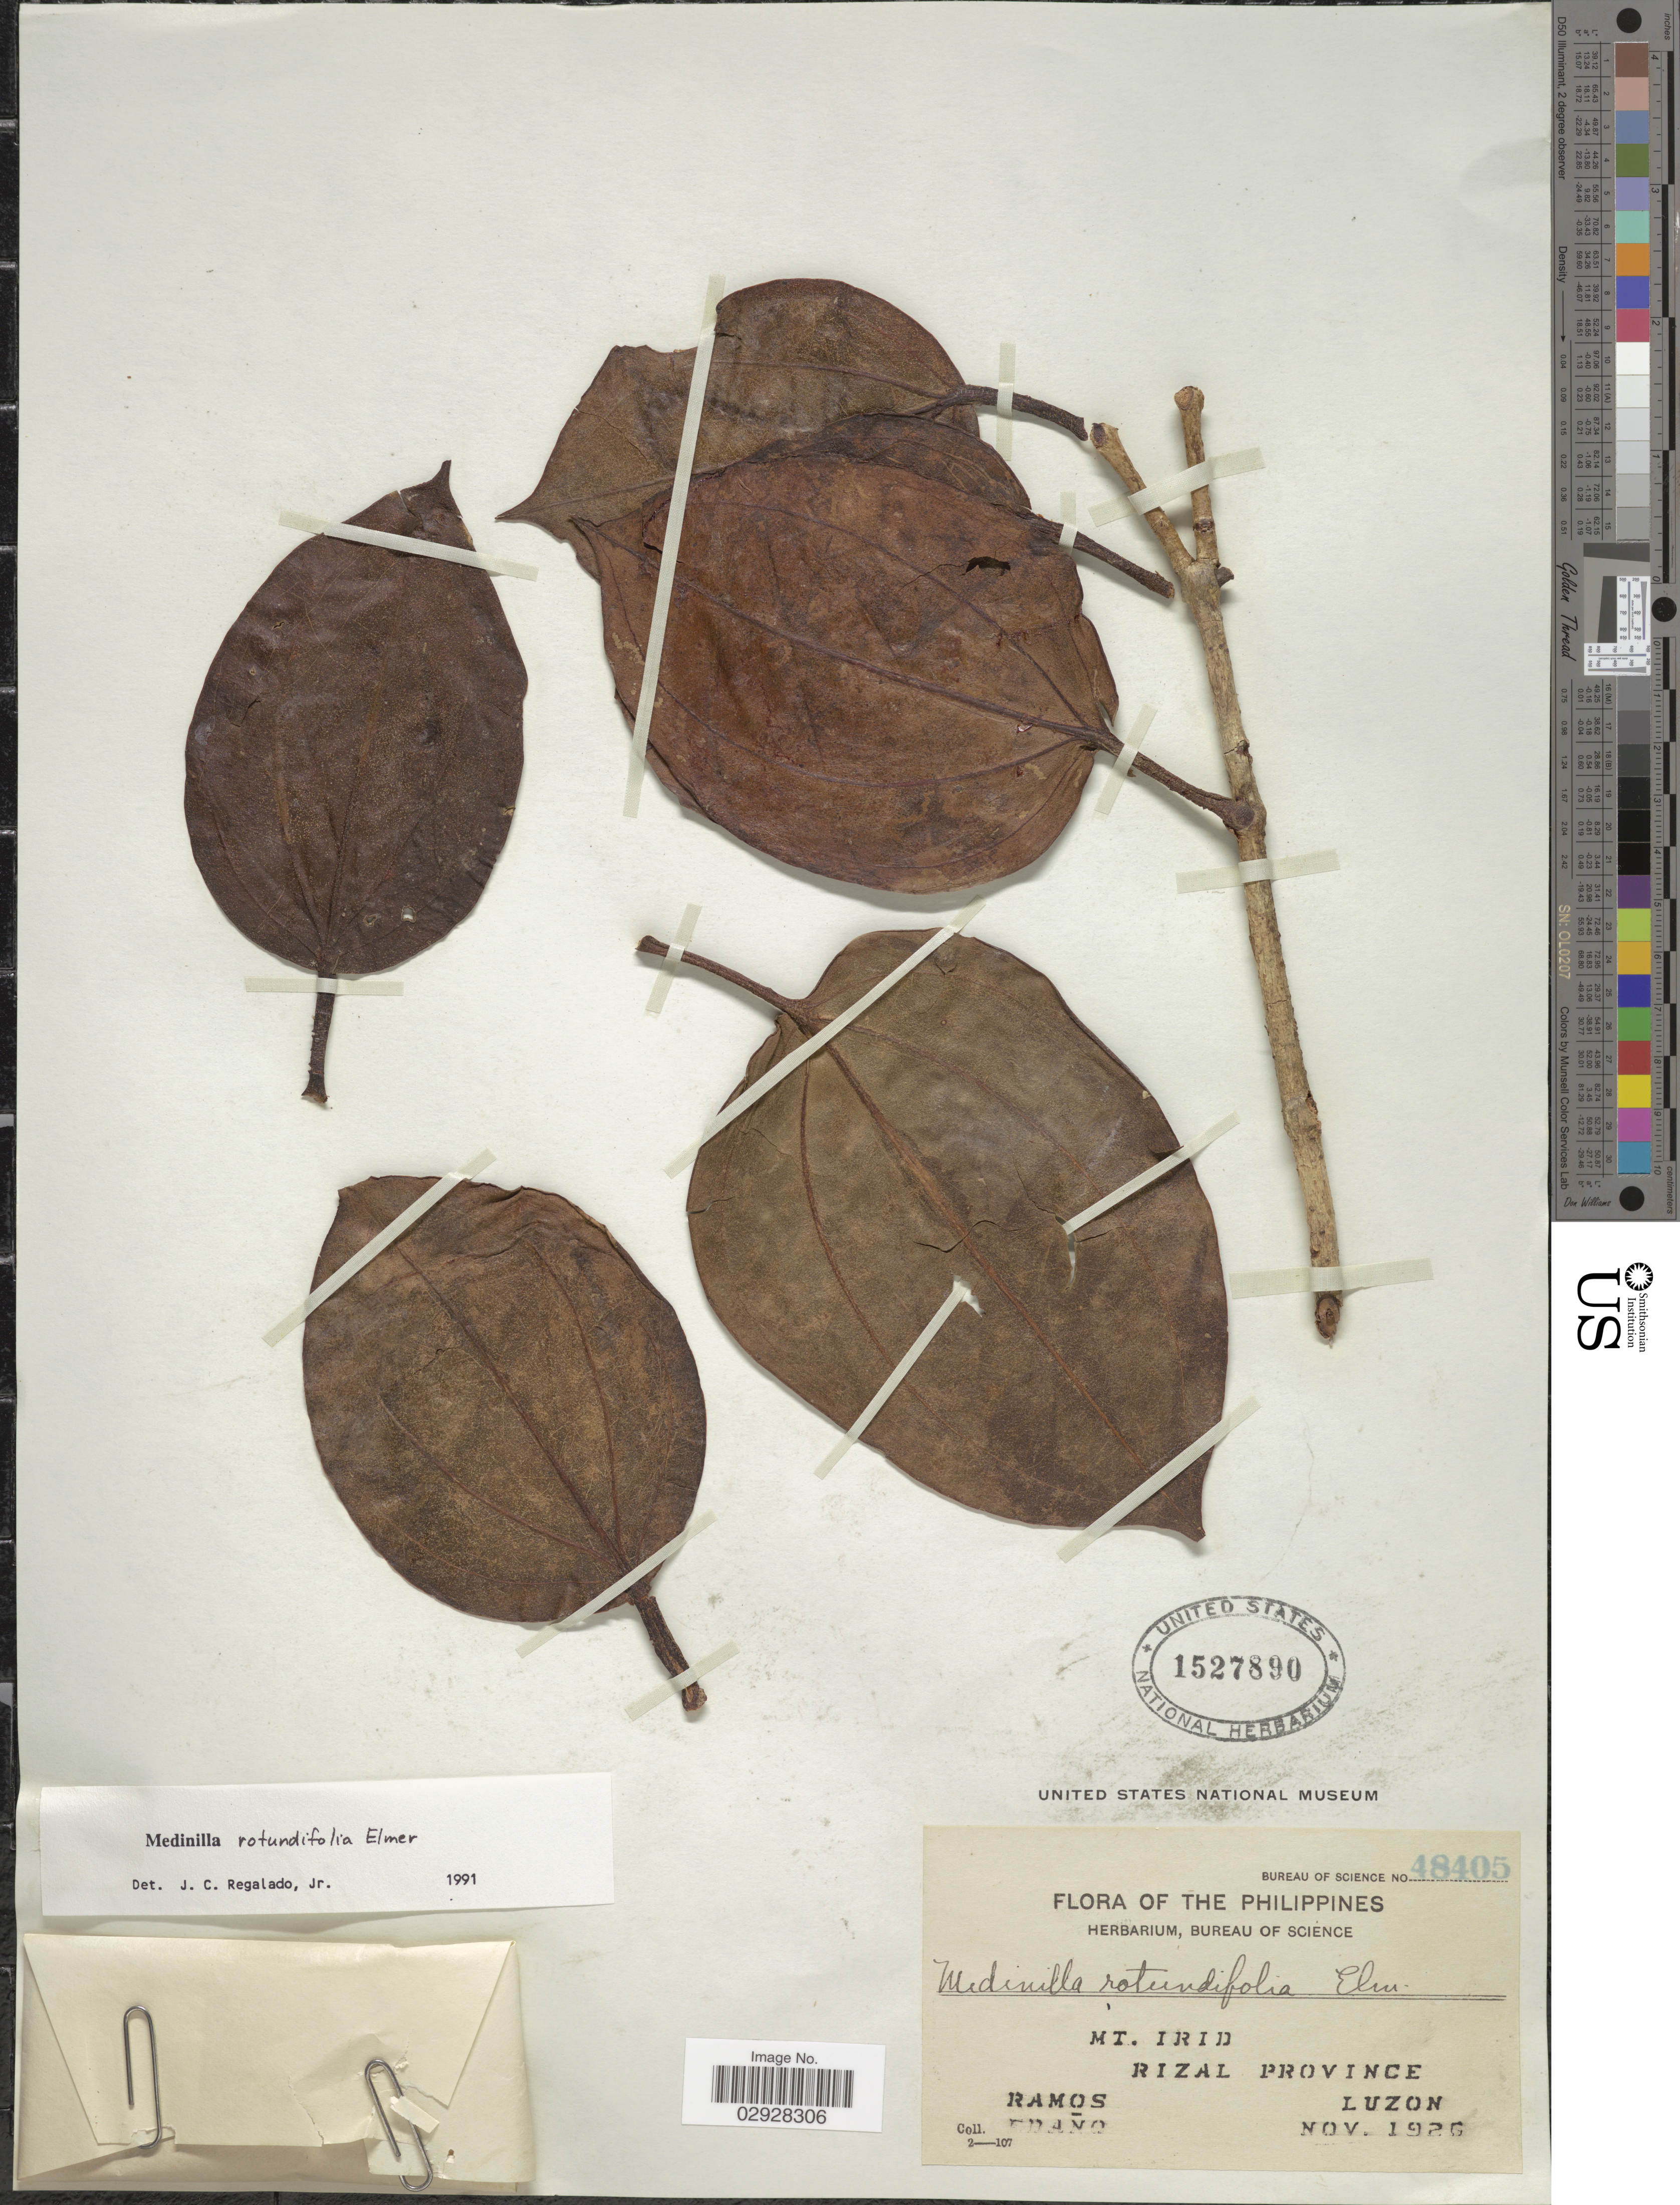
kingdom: Plantae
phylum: Tracheophyta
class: Magnoliopsida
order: Myrtales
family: Melastomataceae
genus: Medinilla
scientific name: Medinilla rotundifolia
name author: Elmer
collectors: M. Ramos & G. Edaño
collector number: Bureau of Science 48405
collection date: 1926-11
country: Philippines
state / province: Calabarzon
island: Luzon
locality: Mt. Irid, Rizal Province, Luzon.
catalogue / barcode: US 1527890